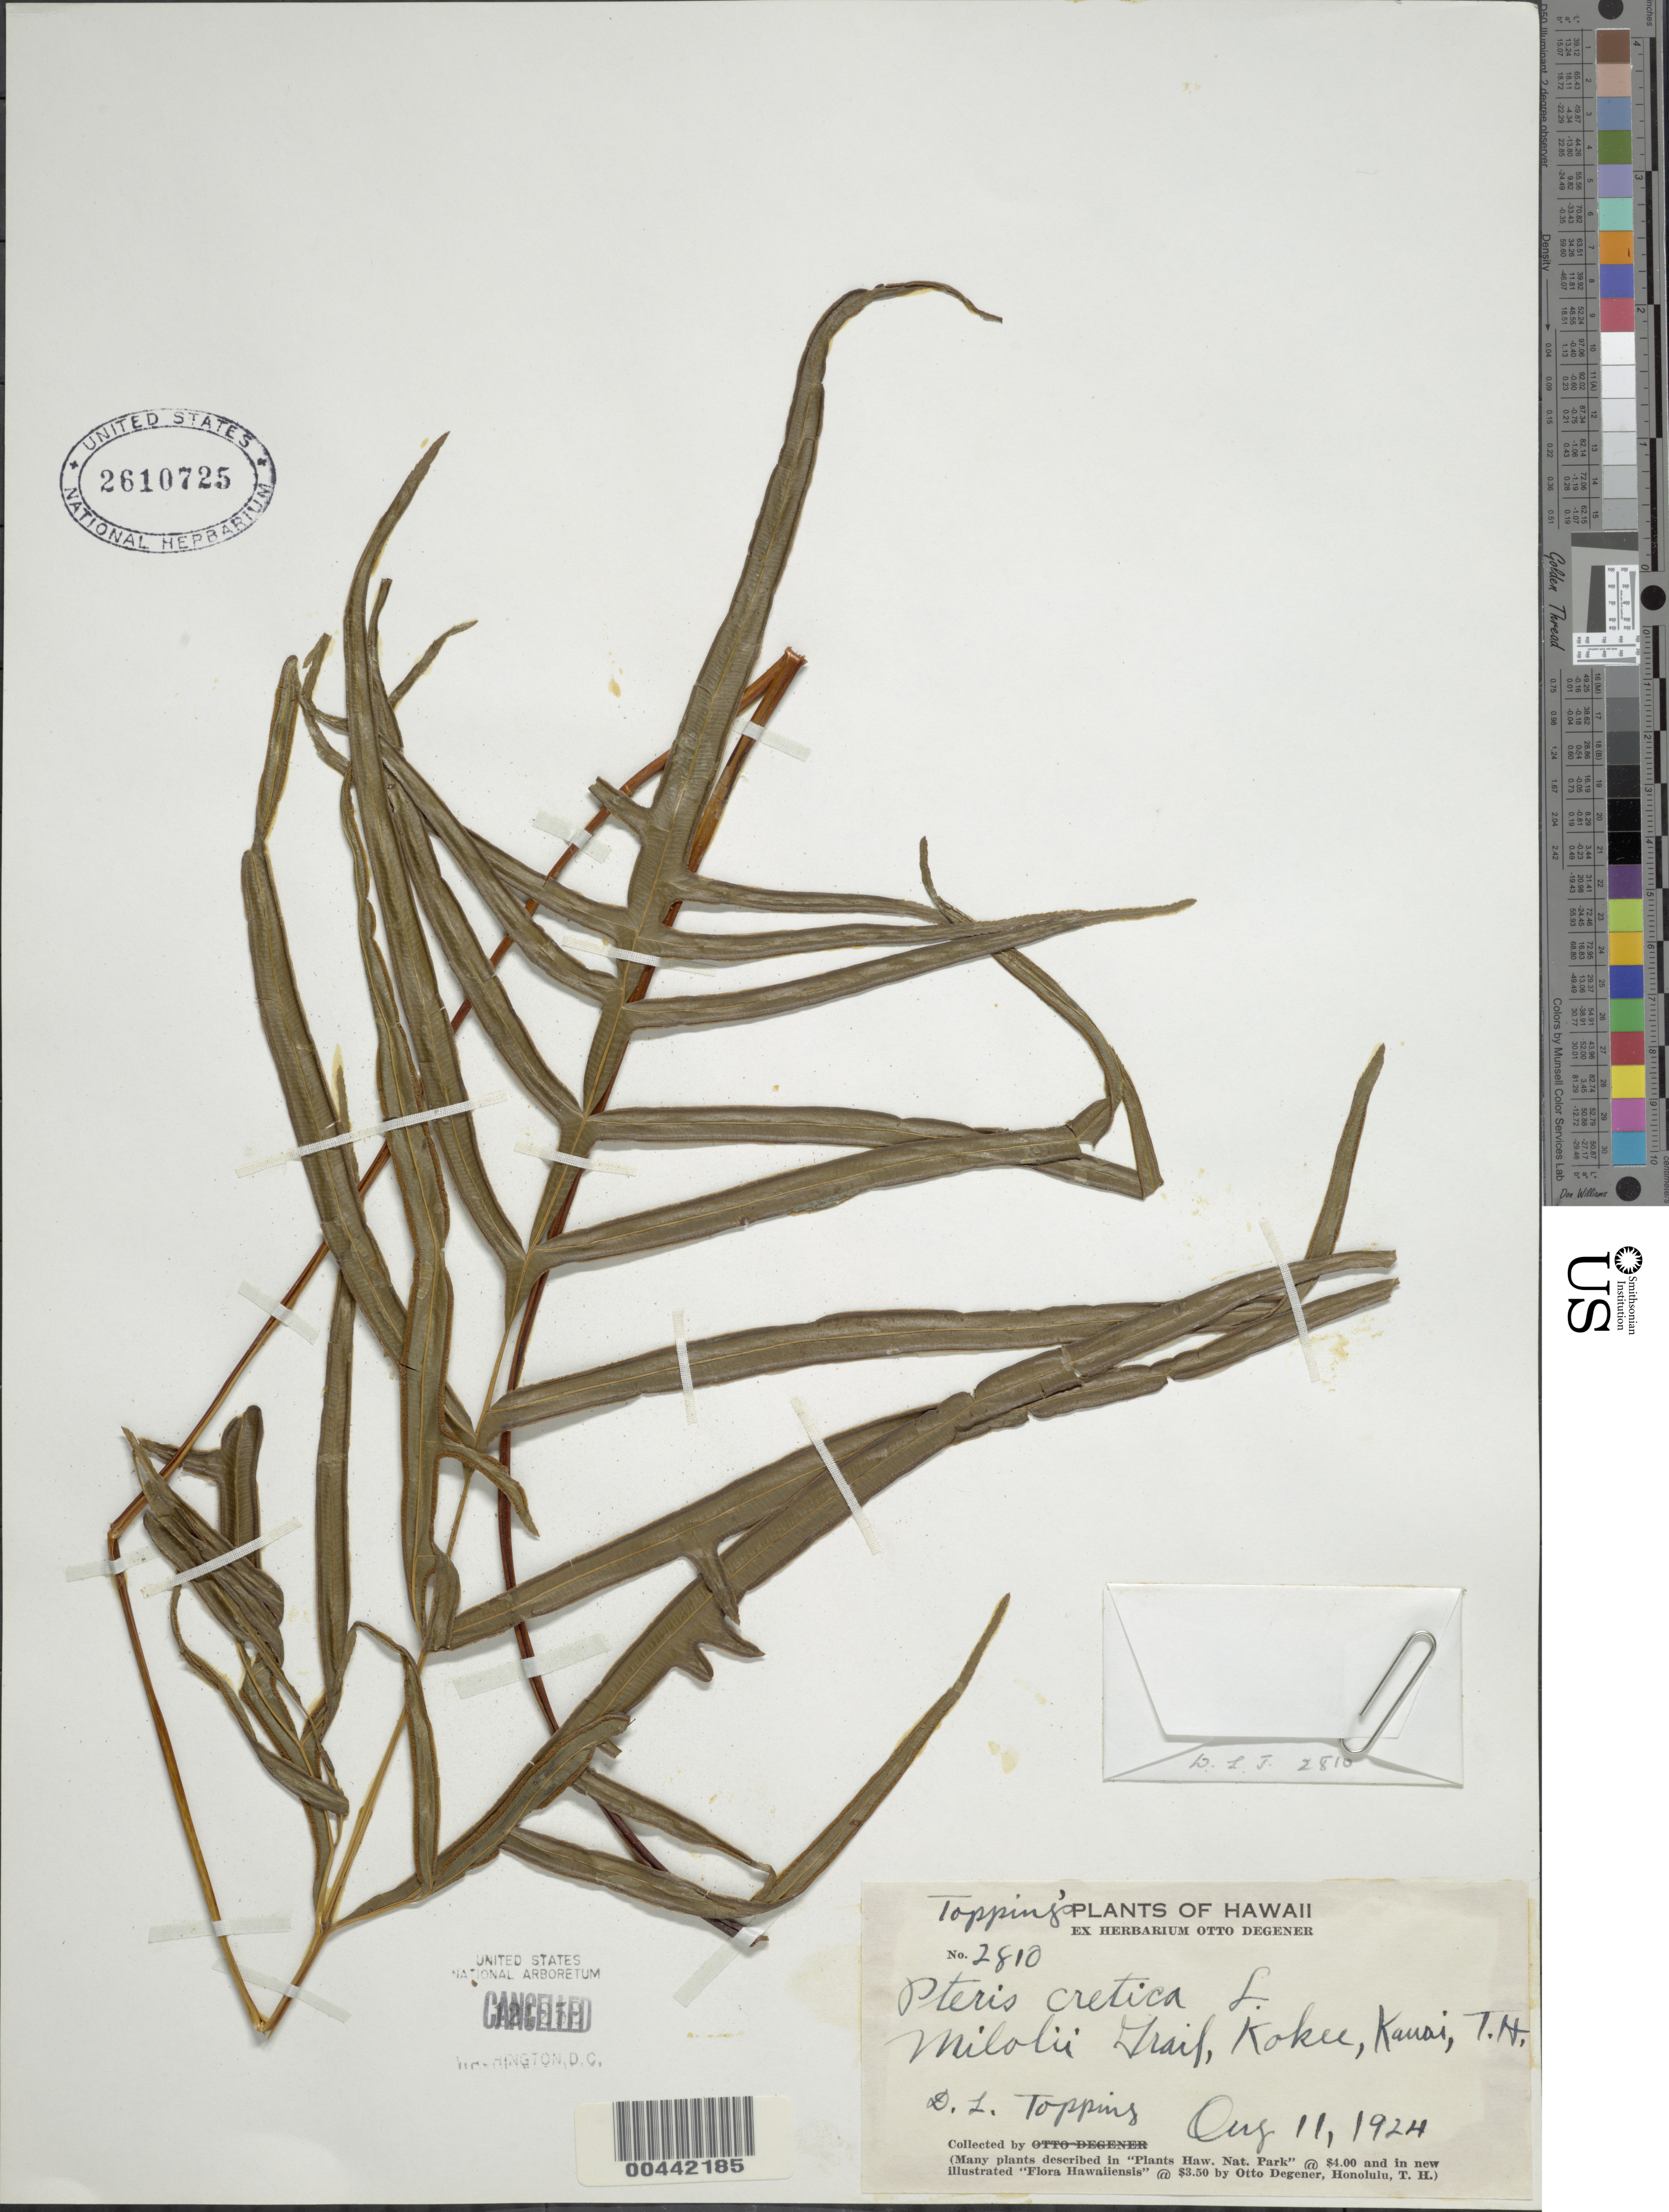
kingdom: Plantae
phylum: Tracheophyta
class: Polypodiopsida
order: Polypodiales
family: Pteridaceae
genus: Pteris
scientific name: Pteris cretica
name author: L.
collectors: D. L. Topping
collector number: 2810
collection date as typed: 11 Aug 1924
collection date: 1924-08-11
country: United States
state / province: Hawaii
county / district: Kauai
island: Kaua'i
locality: Milolii Trail, Kokee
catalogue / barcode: US 2610725